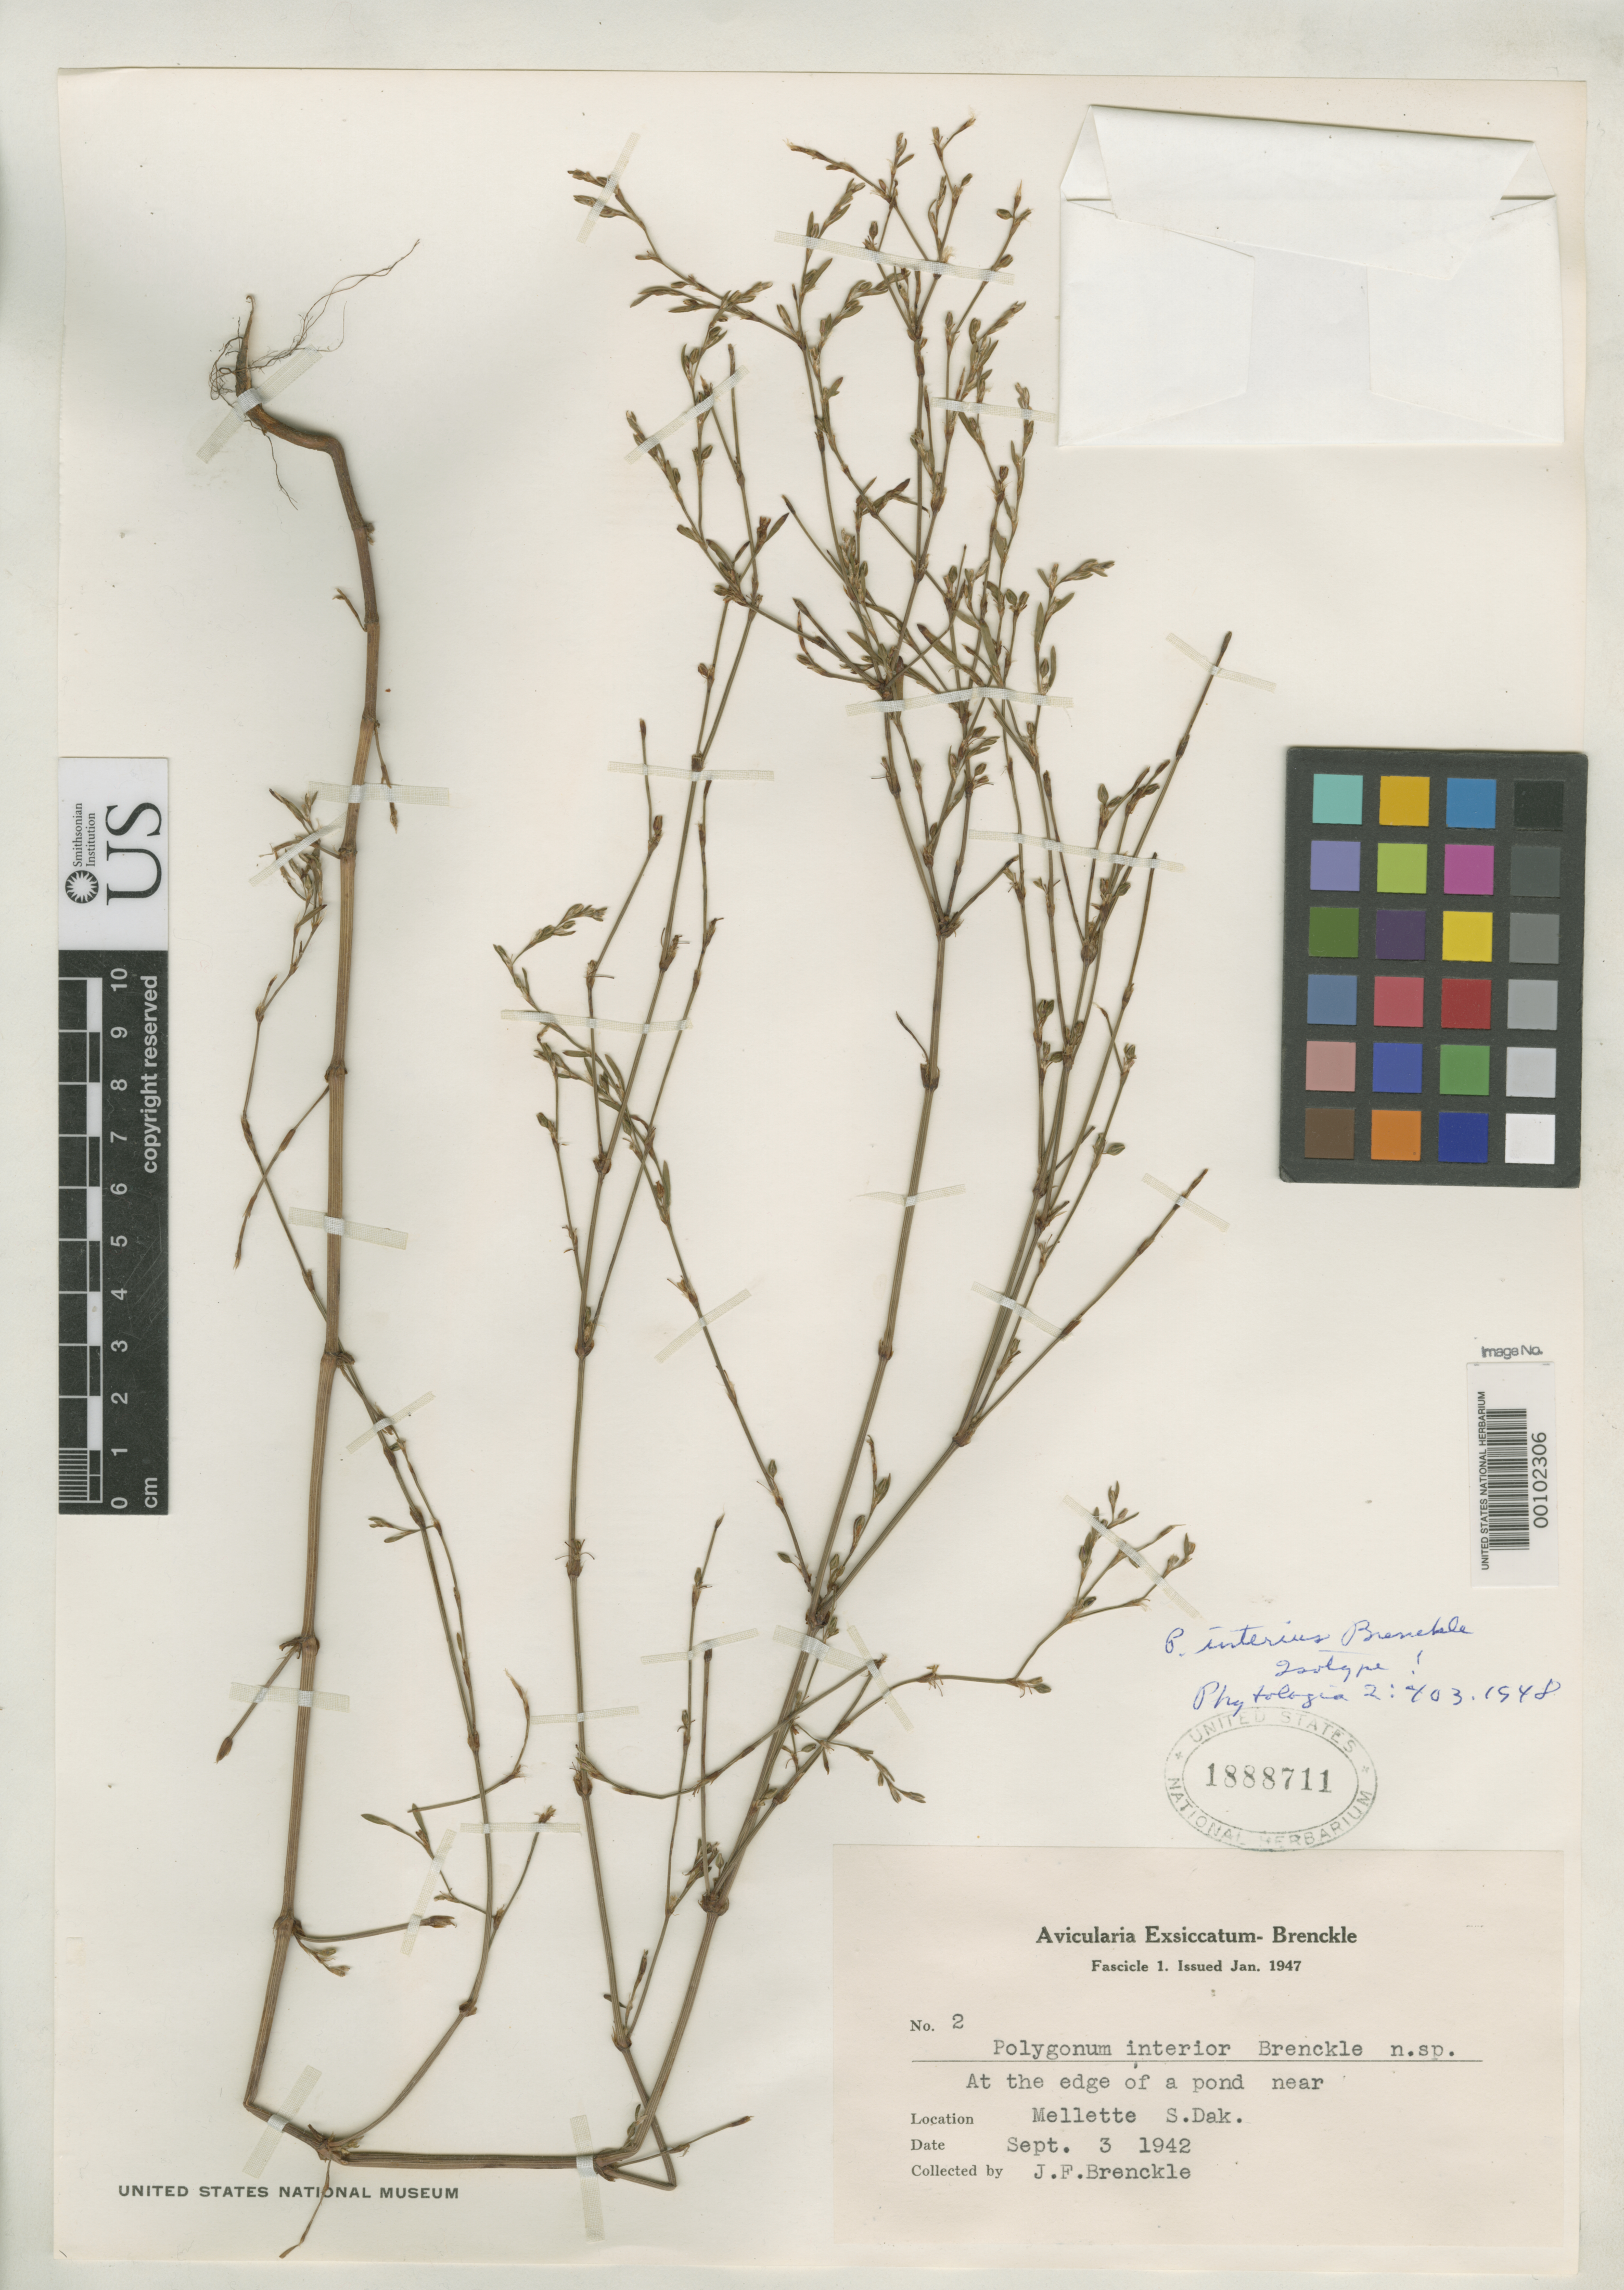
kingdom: Plantae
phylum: Tracheophyta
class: Magnoliopsida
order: Caryophyllales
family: Polygonaceae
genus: Polygonum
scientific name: Polygonum interior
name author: Brenckle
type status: Paratype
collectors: J. Brenckle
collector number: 2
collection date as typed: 03 Sep 1942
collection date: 1942-09-03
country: United States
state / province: South Dakota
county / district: Mellette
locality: Mellette.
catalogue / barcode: US 1888711